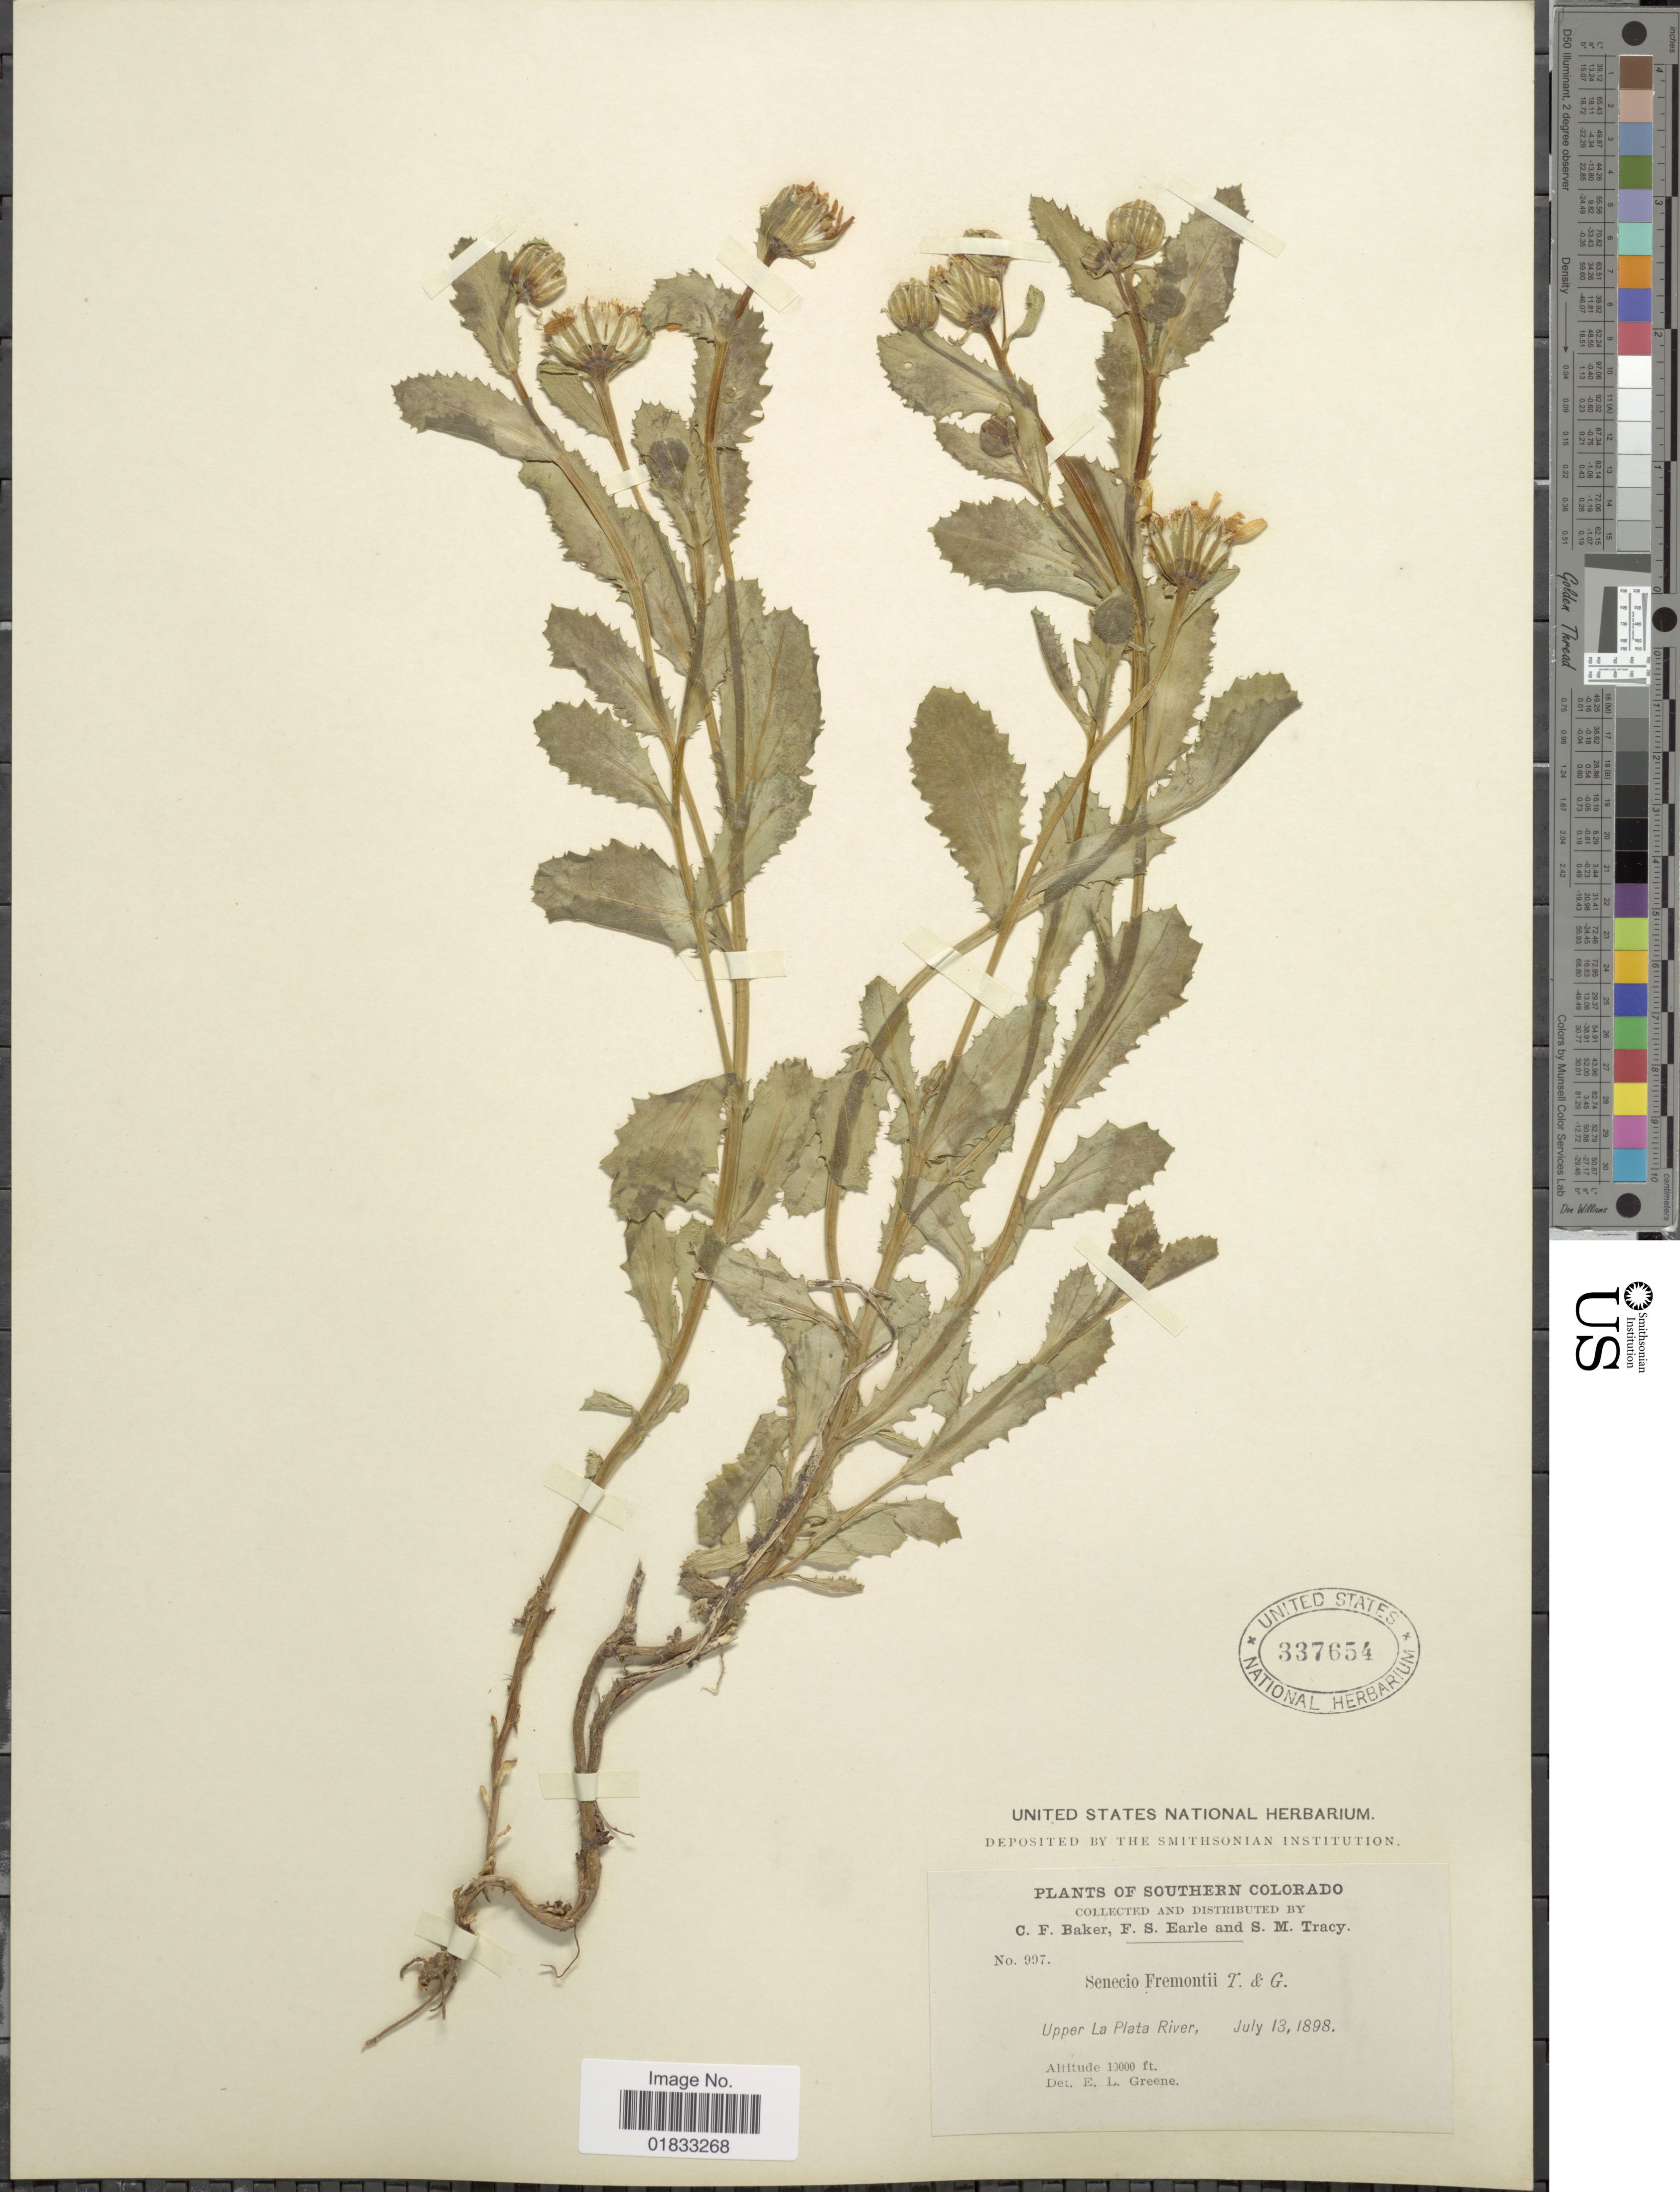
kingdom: Plantae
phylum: Tracheophyta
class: Magnoliopsida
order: Asterales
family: Asteraceae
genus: Senecio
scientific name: Senecio fremontii var. blitoides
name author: (Greene) Cronq.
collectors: C. F. Baker, F. S. Earle & S. M. Tracy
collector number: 997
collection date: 1898-07-13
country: United States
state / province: Colorado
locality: Southern Colorado, Upper La Plata River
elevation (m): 3048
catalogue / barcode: US 337654